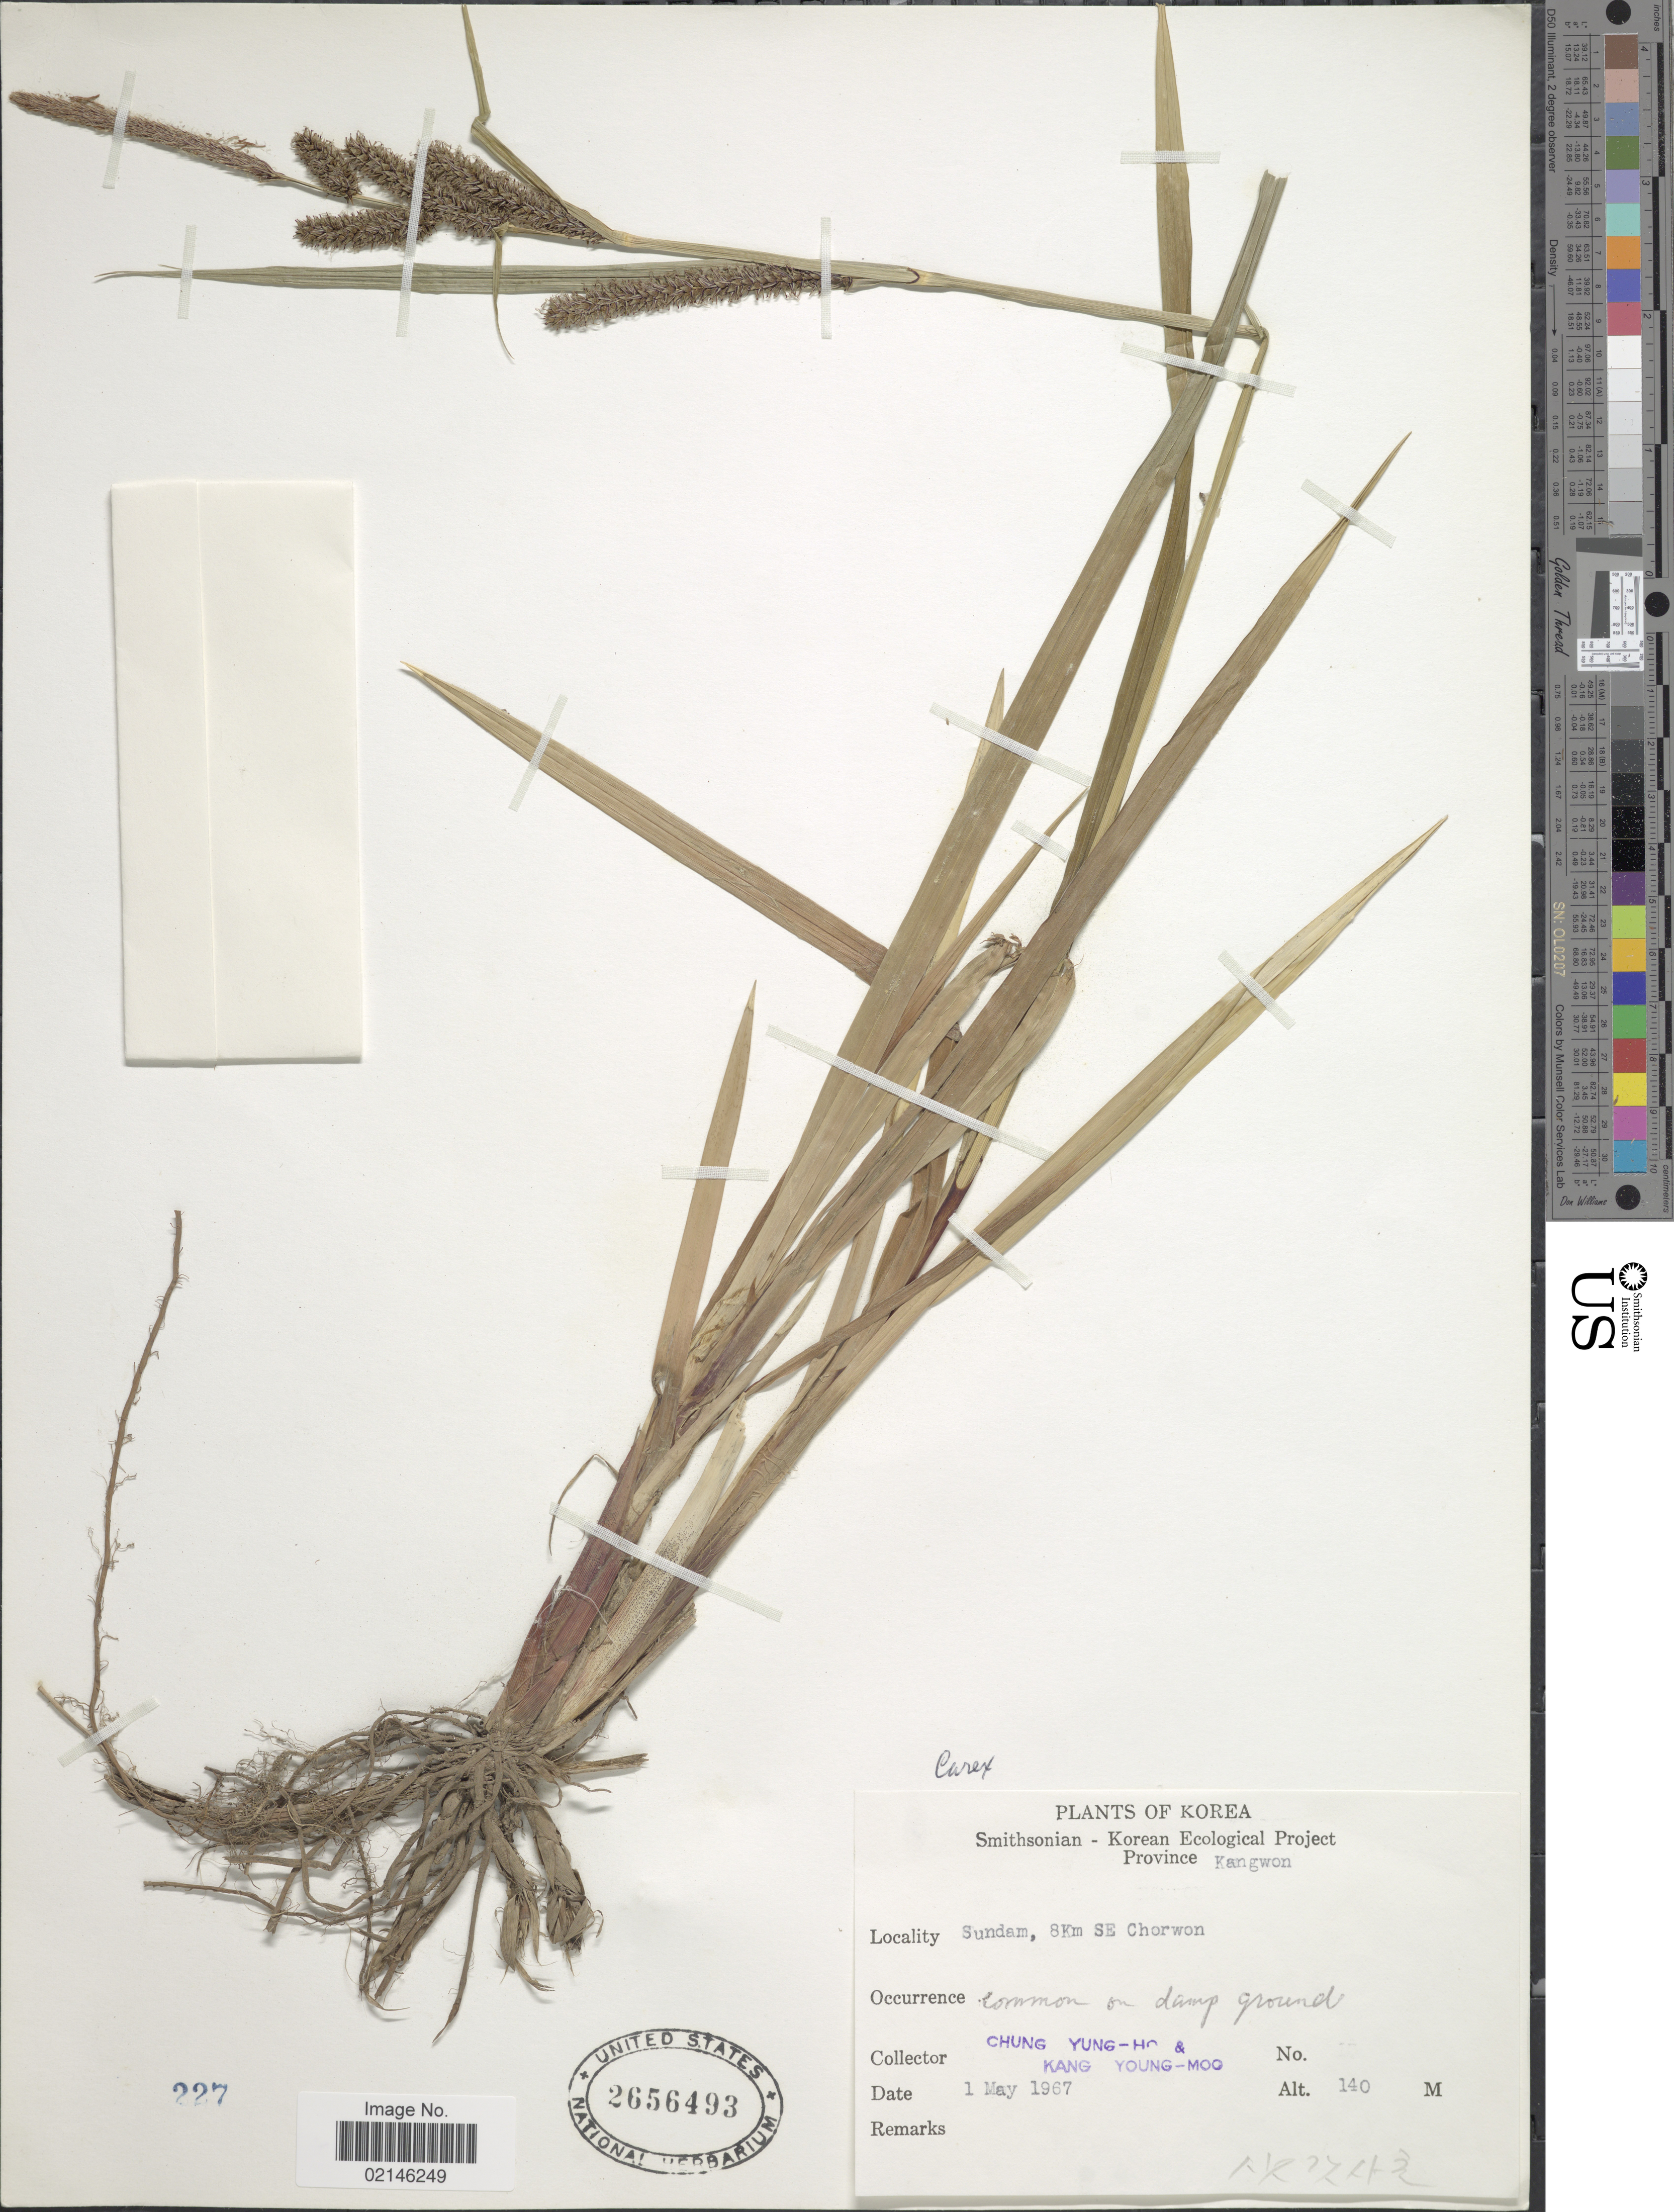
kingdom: Plantae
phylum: Tracheophyta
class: Liliopsida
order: Poales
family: Cyperaceae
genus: Carex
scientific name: Carex sp.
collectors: C. Yung-Ho & K. Young-Moo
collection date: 1967-05-01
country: North Korea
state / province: Kangwon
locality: Korea. Sundam, 8 Km SE Chorwon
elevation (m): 140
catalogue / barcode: US 2656493